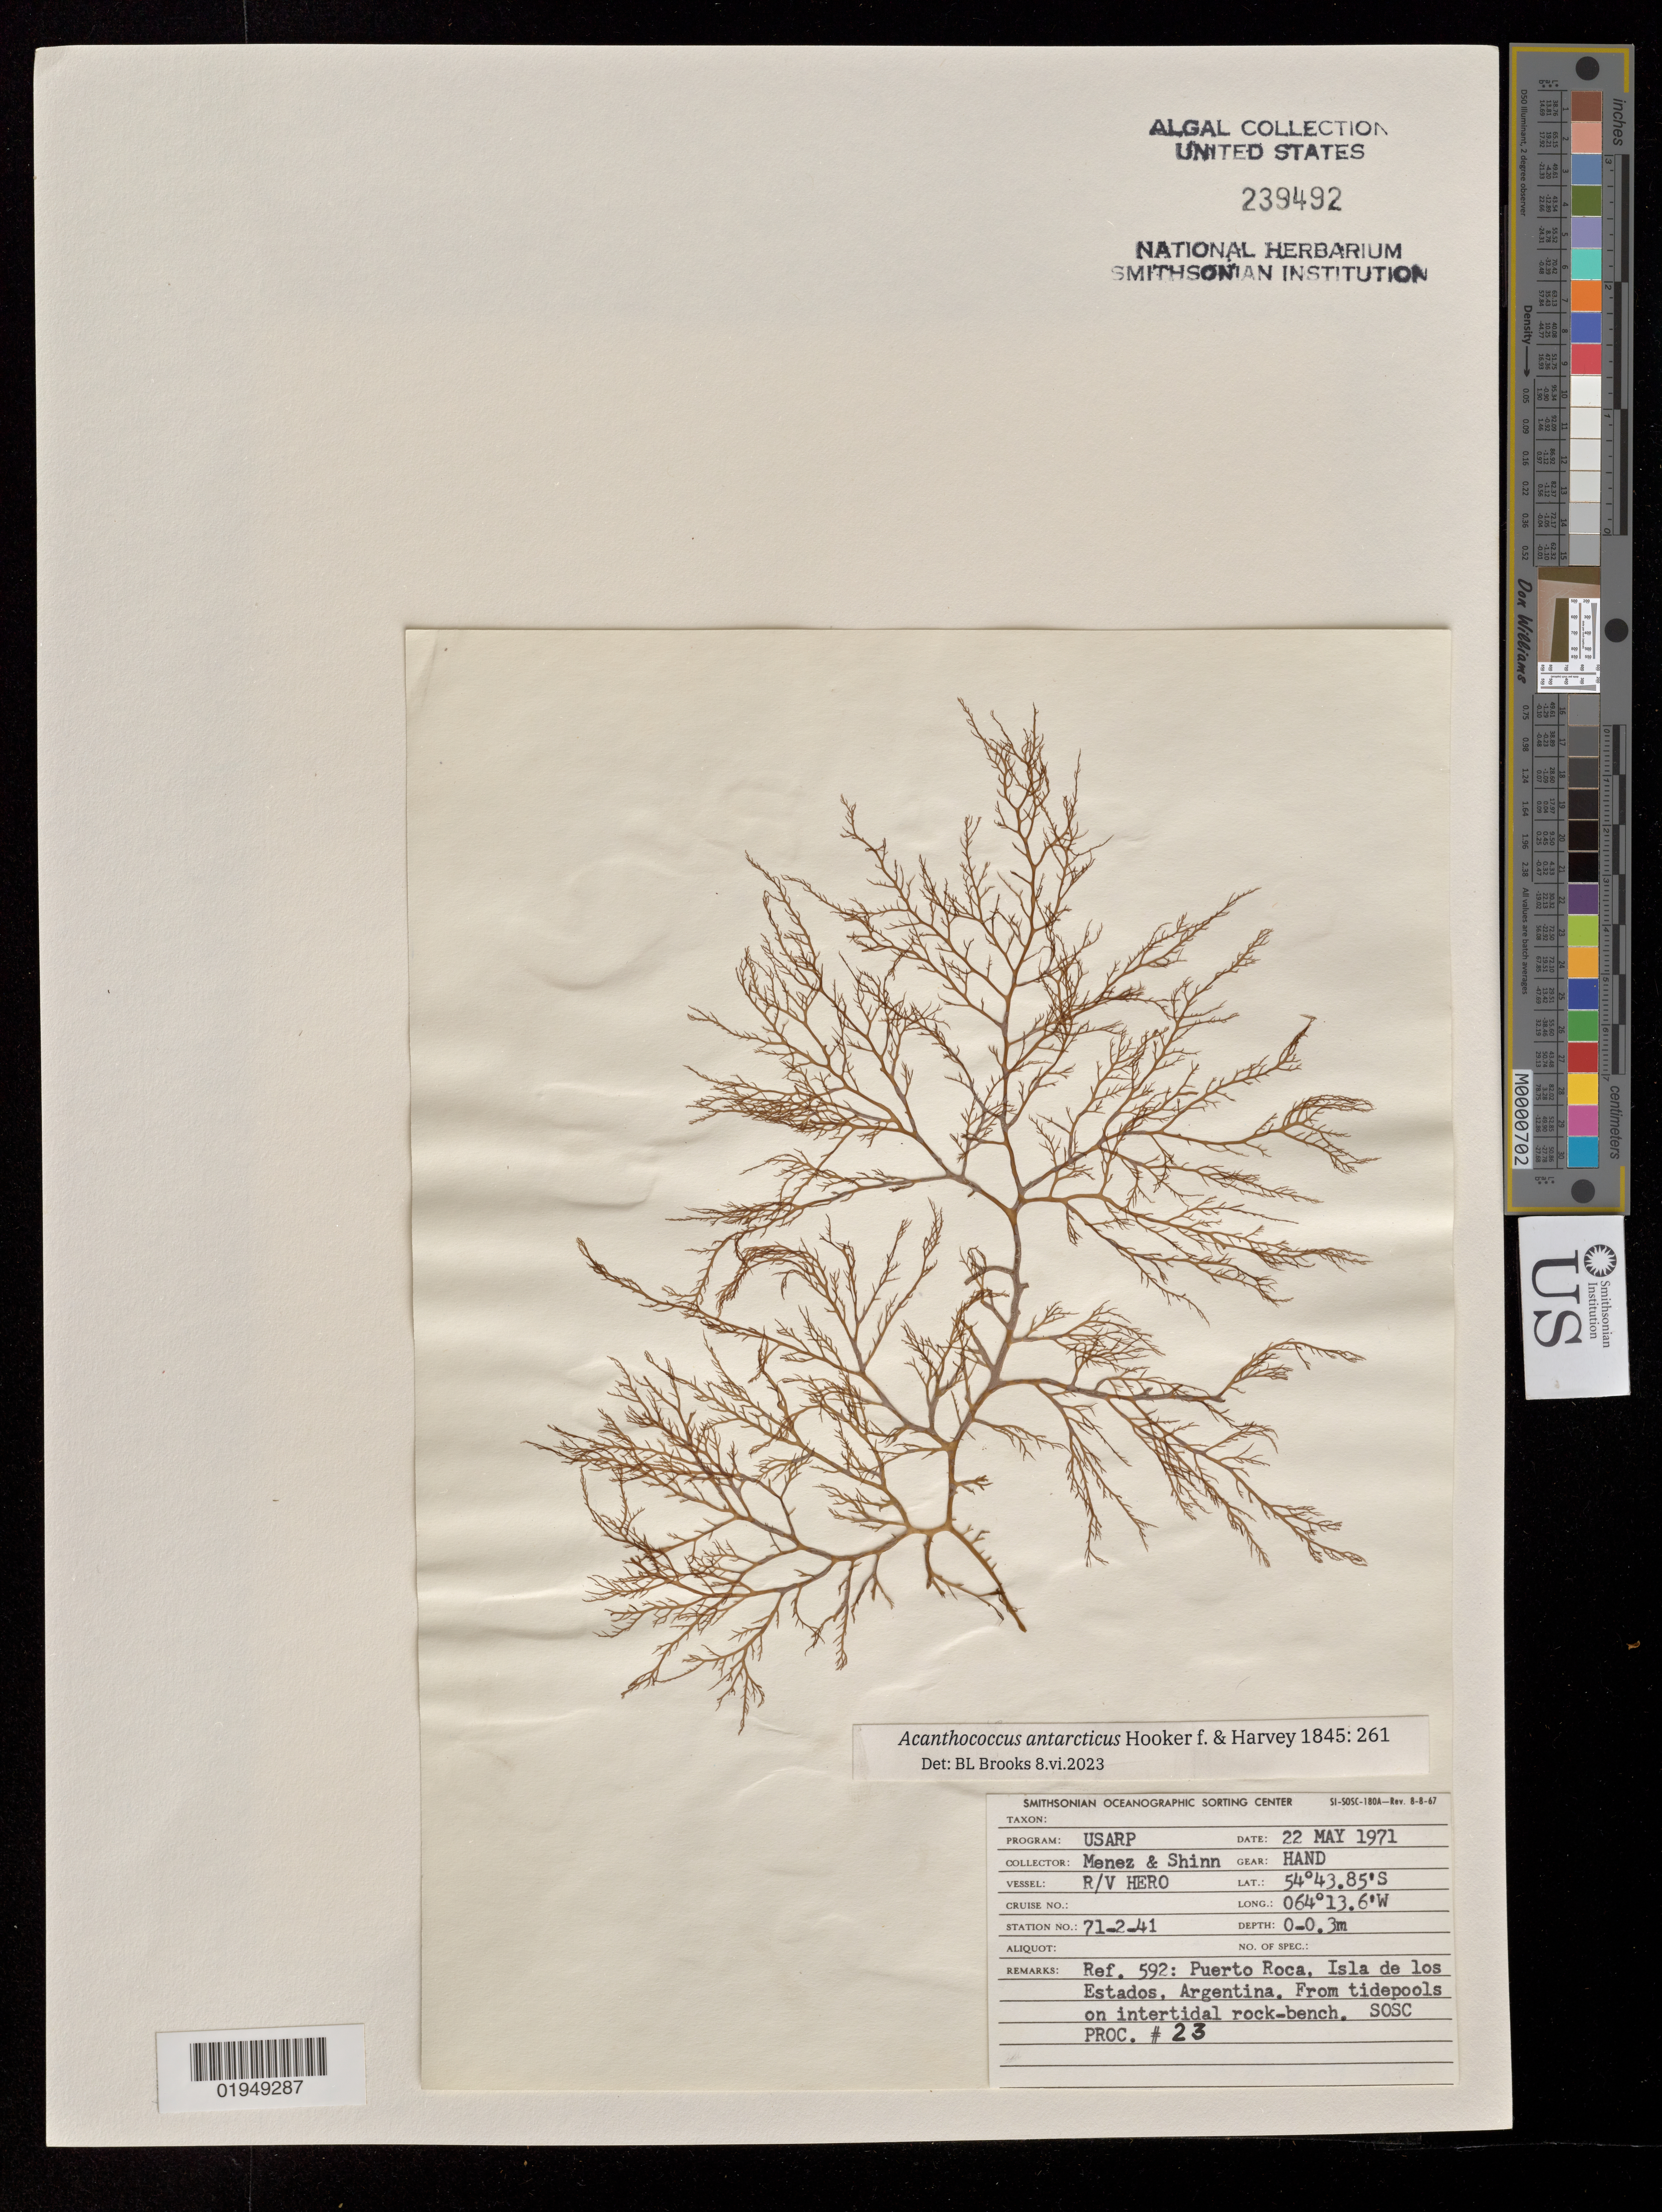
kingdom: Plantae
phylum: Rhodophyta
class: Florideophyceae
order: Gigartinales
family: Cystocloniaceae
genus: Acanthococcus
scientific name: Acanthococcus antarcticus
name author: Hook. f. & Harv.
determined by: Brooks, B. L., (BOT), Smithsonian Institution - National Museum of Natural History (UNITED STATES)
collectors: Meñez & -. Shinn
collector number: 23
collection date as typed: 22 May 1971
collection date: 1971-05-22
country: Argentina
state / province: Tierra del Fuego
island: Isla de los Estados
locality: Puerto Roca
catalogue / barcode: US 239492